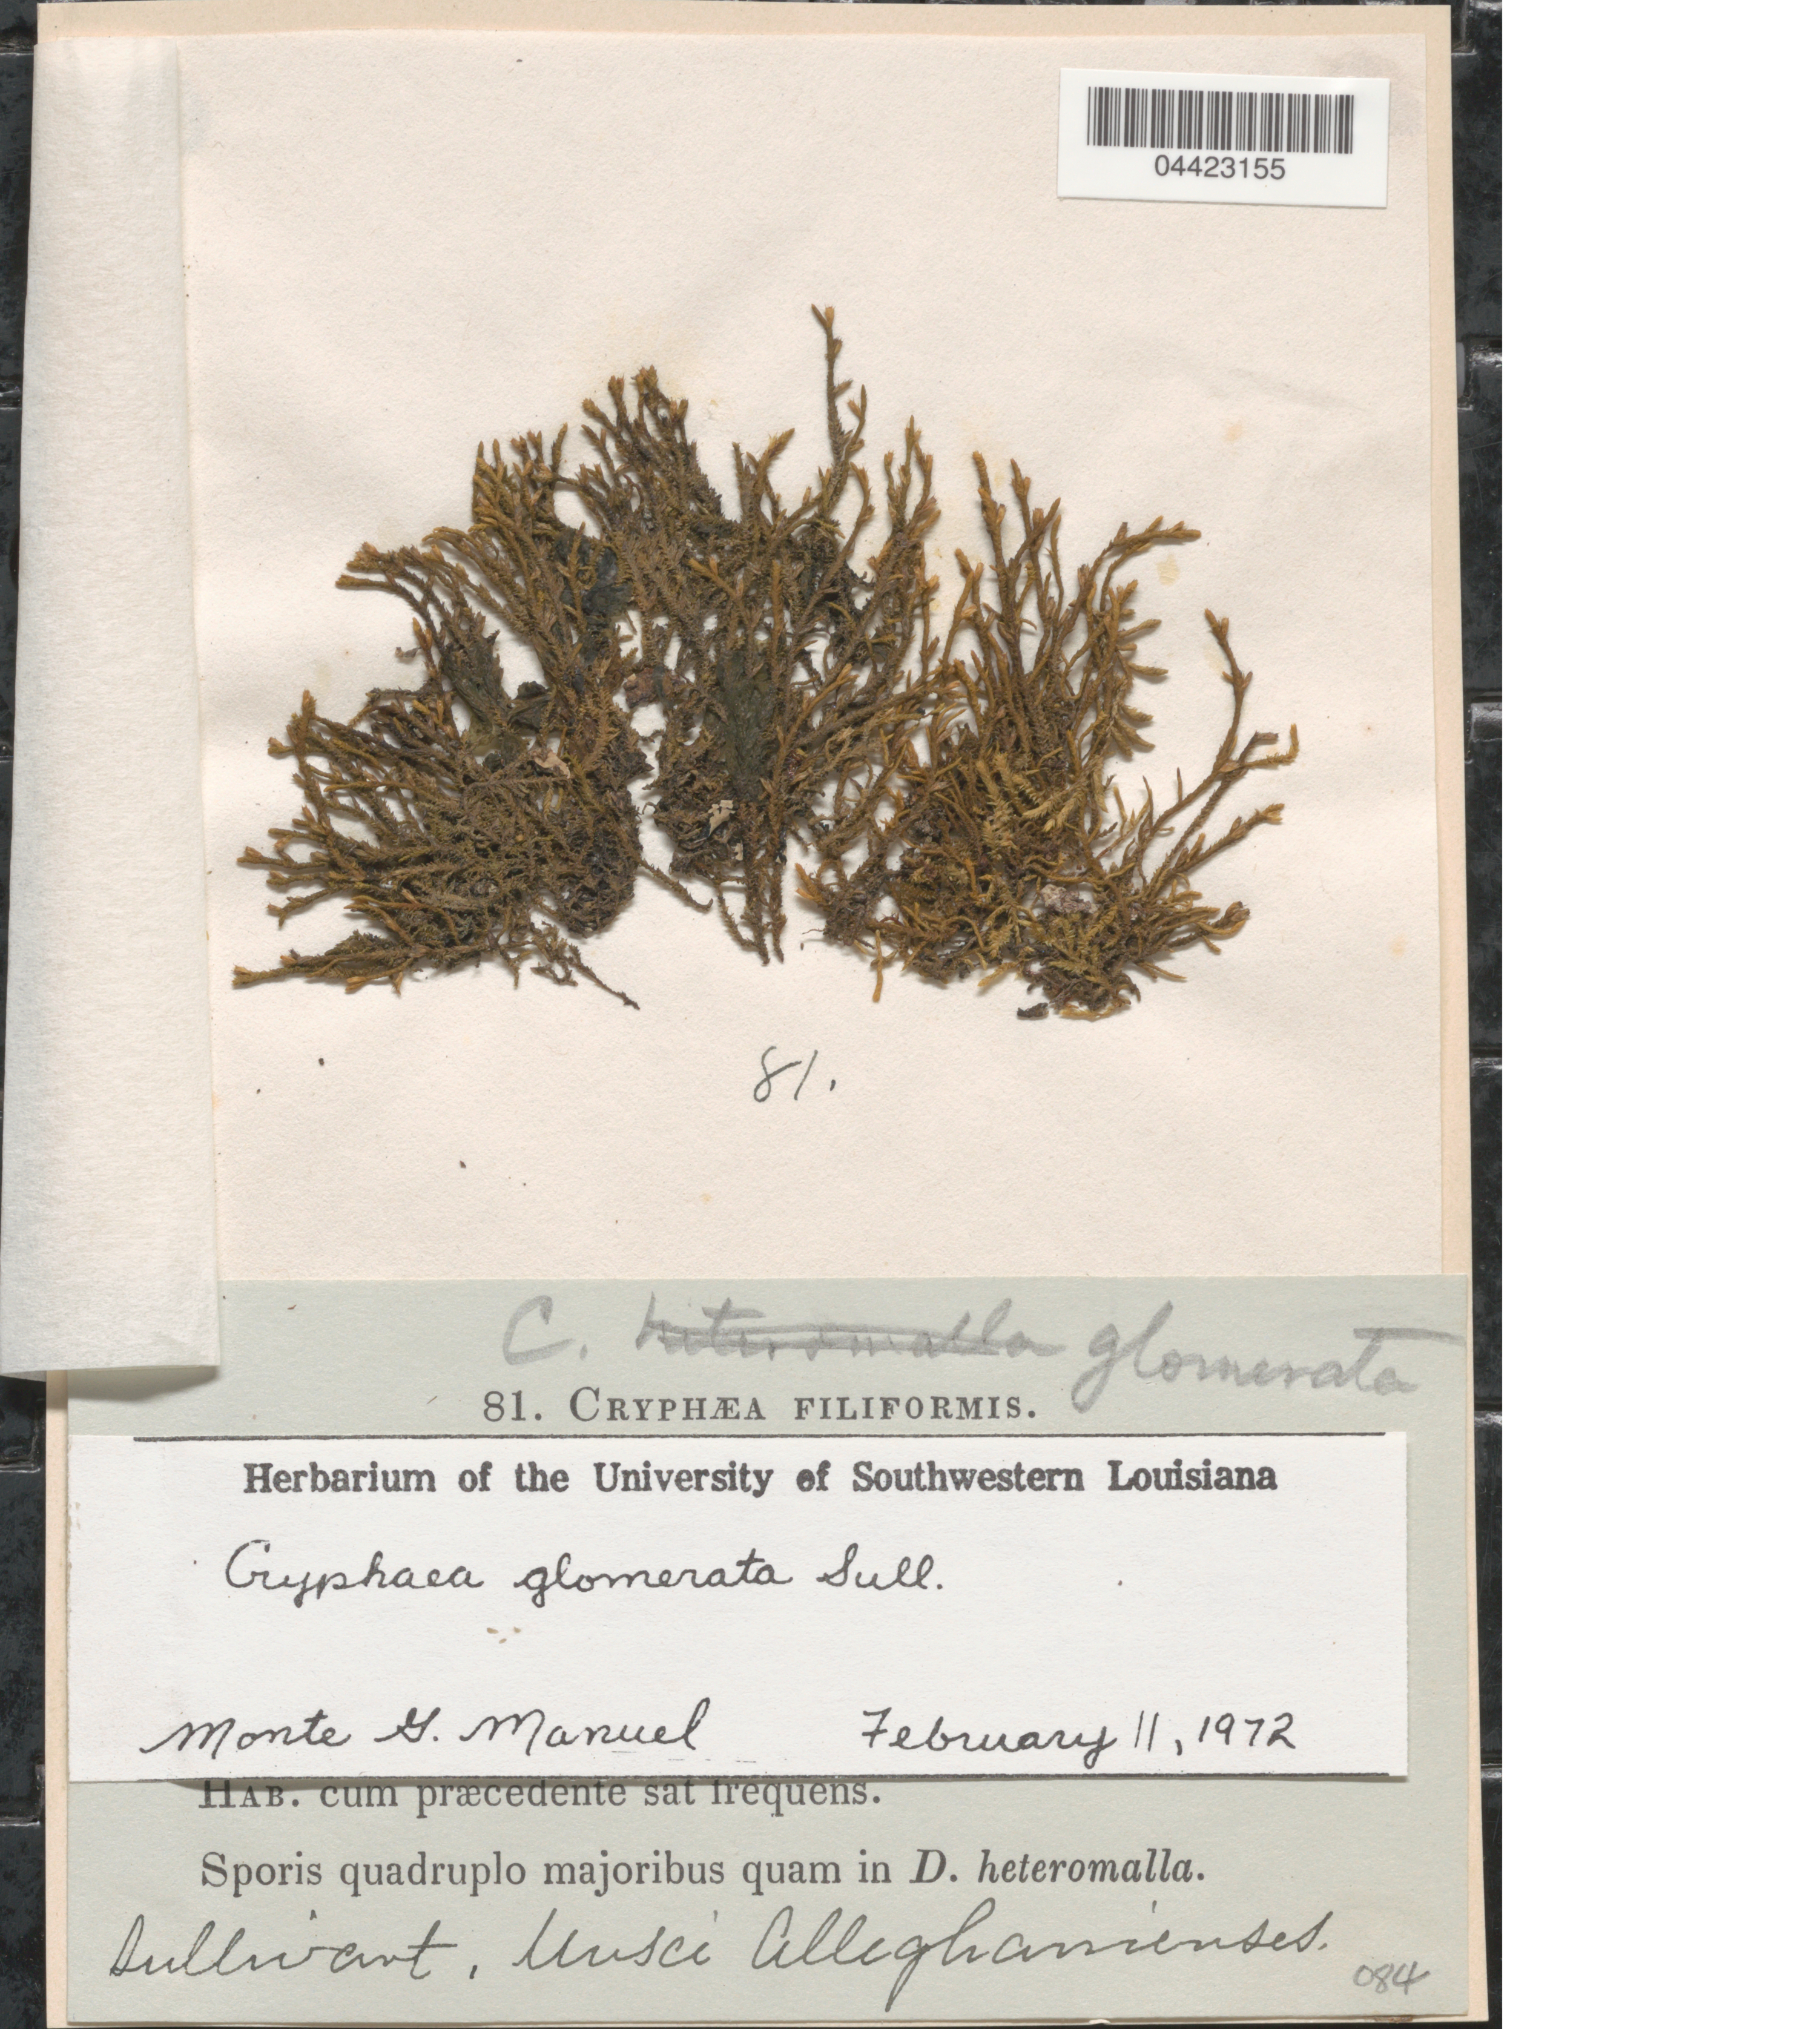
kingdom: Plantae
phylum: Bryophyta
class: Bryopsida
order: Hypnales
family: Cryphaeaceae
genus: Cryphaea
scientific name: Cryphaea glomerata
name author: Schimp. ex Sull.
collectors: Sullivant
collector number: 81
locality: Alleghanienses.